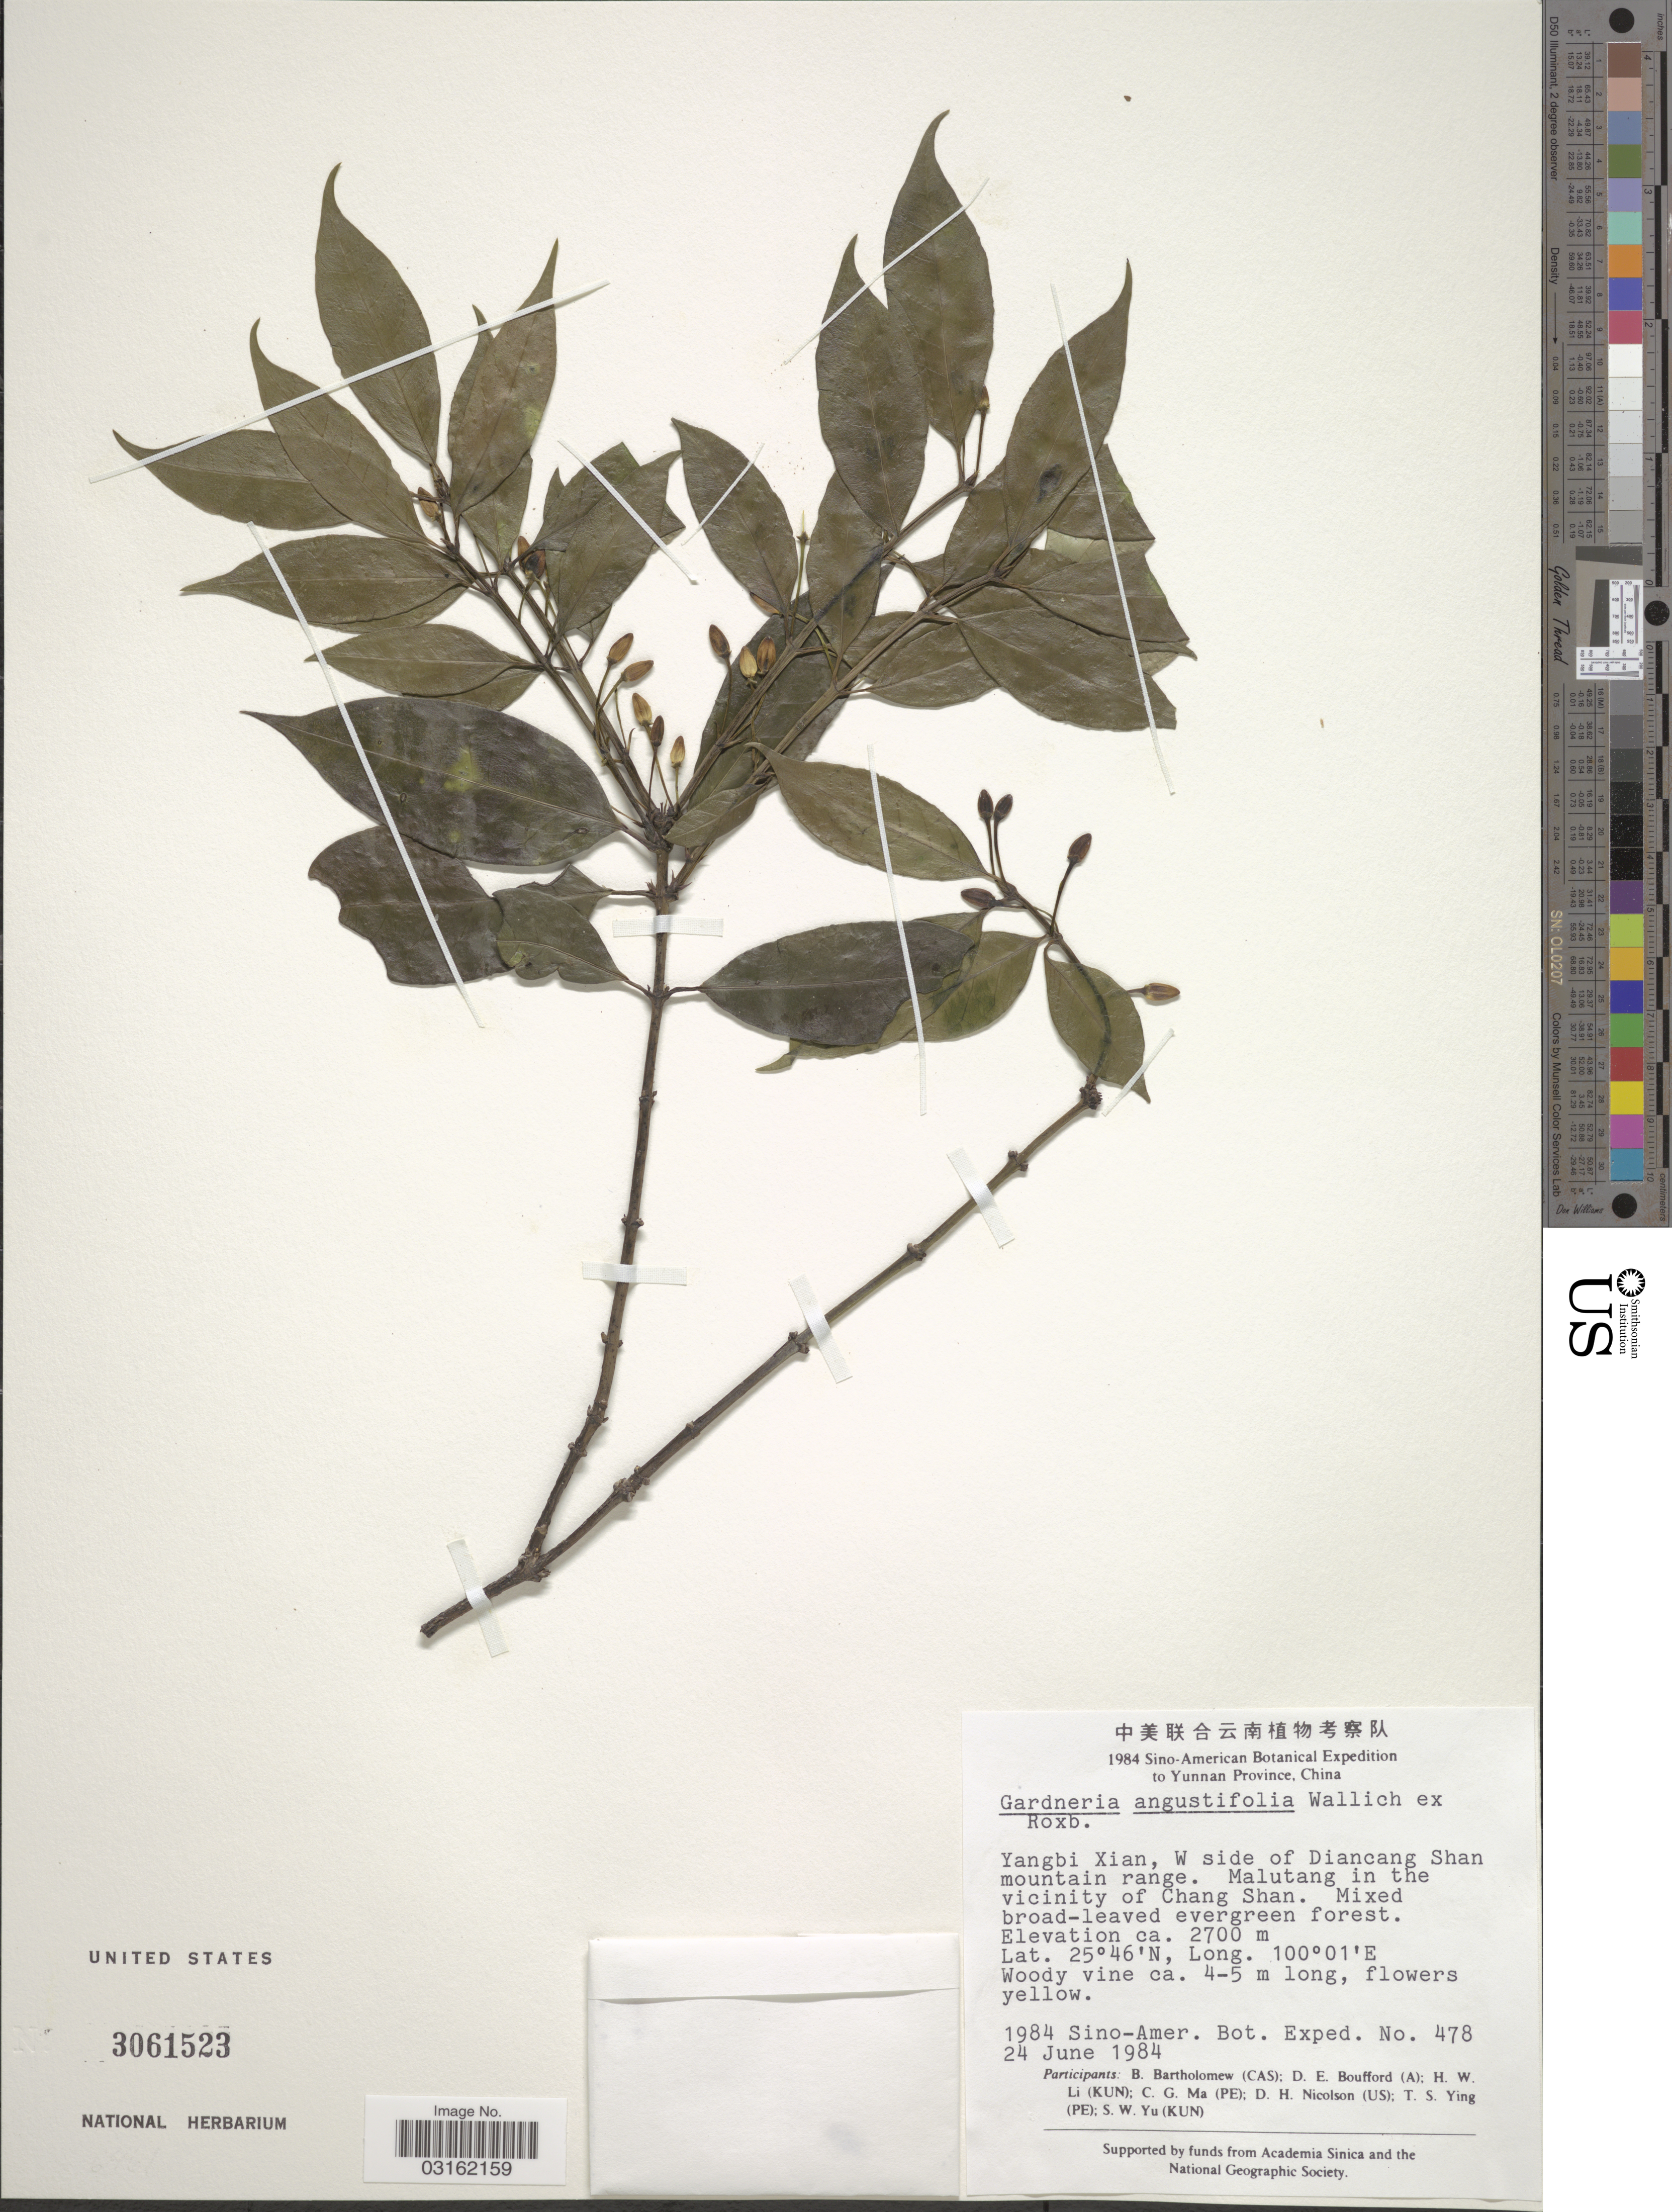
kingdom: Plantae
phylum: Tracheophyta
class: Magnoliopsida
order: Gentianales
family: Loganiaceae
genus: Gardneria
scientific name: Gardneria angustifolia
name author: Wall.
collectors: B. Bartholomew, D. E. Boufford, H. W. Li, C. Ma & et al.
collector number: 478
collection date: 1984-06-24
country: China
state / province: Yunnan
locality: Yangbi Xian, W side of Diancang Shan mountain range. Malutang in the vicinity of Chang Shan.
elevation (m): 2700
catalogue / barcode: US 3061523